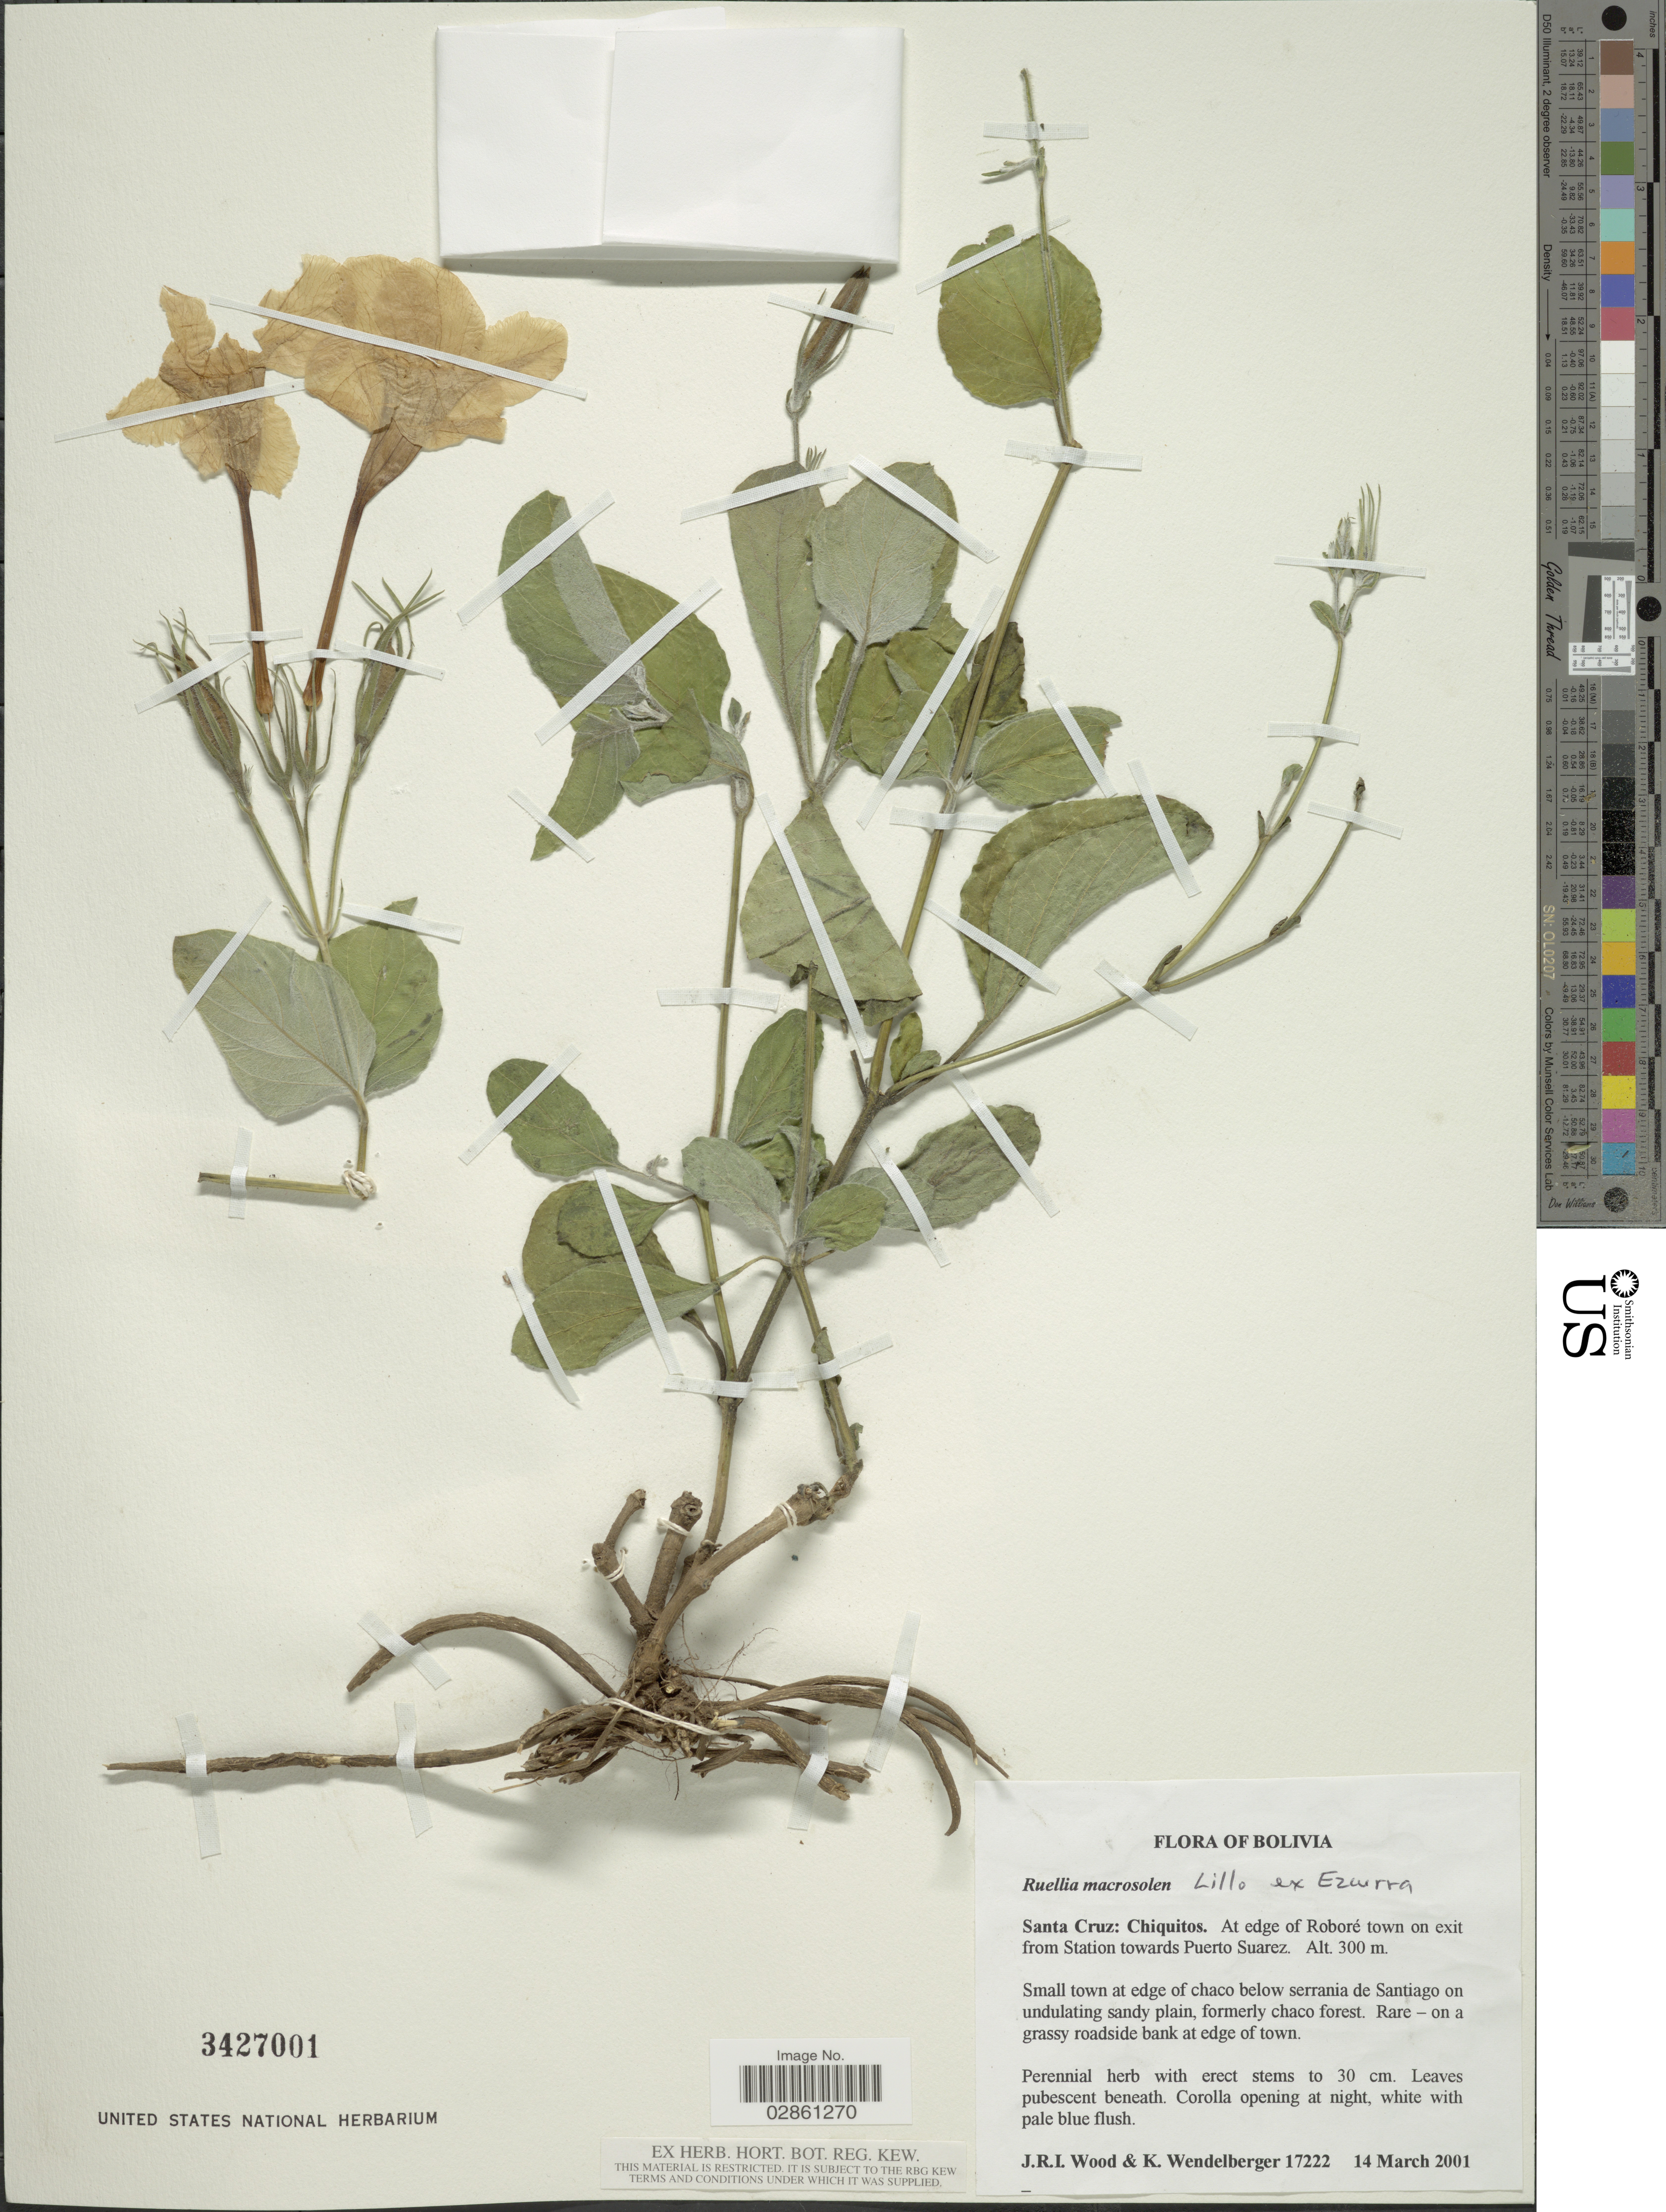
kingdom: Plantae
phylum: Tracheophyta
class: Magnoliopsida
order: Lamiales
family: Acanthaceae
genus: Ruellia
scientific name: Ruellia macrosolen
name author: Lillo ex C. Ezcurra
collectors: J. R. I. Wood & K. Wendelberger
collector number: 17222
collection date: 2001-03-14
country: Bolivia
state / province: Santa Cruz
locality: Chiquitos. At edge Roboré town on exit from Station towards Puerto Suarez.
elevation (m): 300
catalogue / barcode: US 3427001